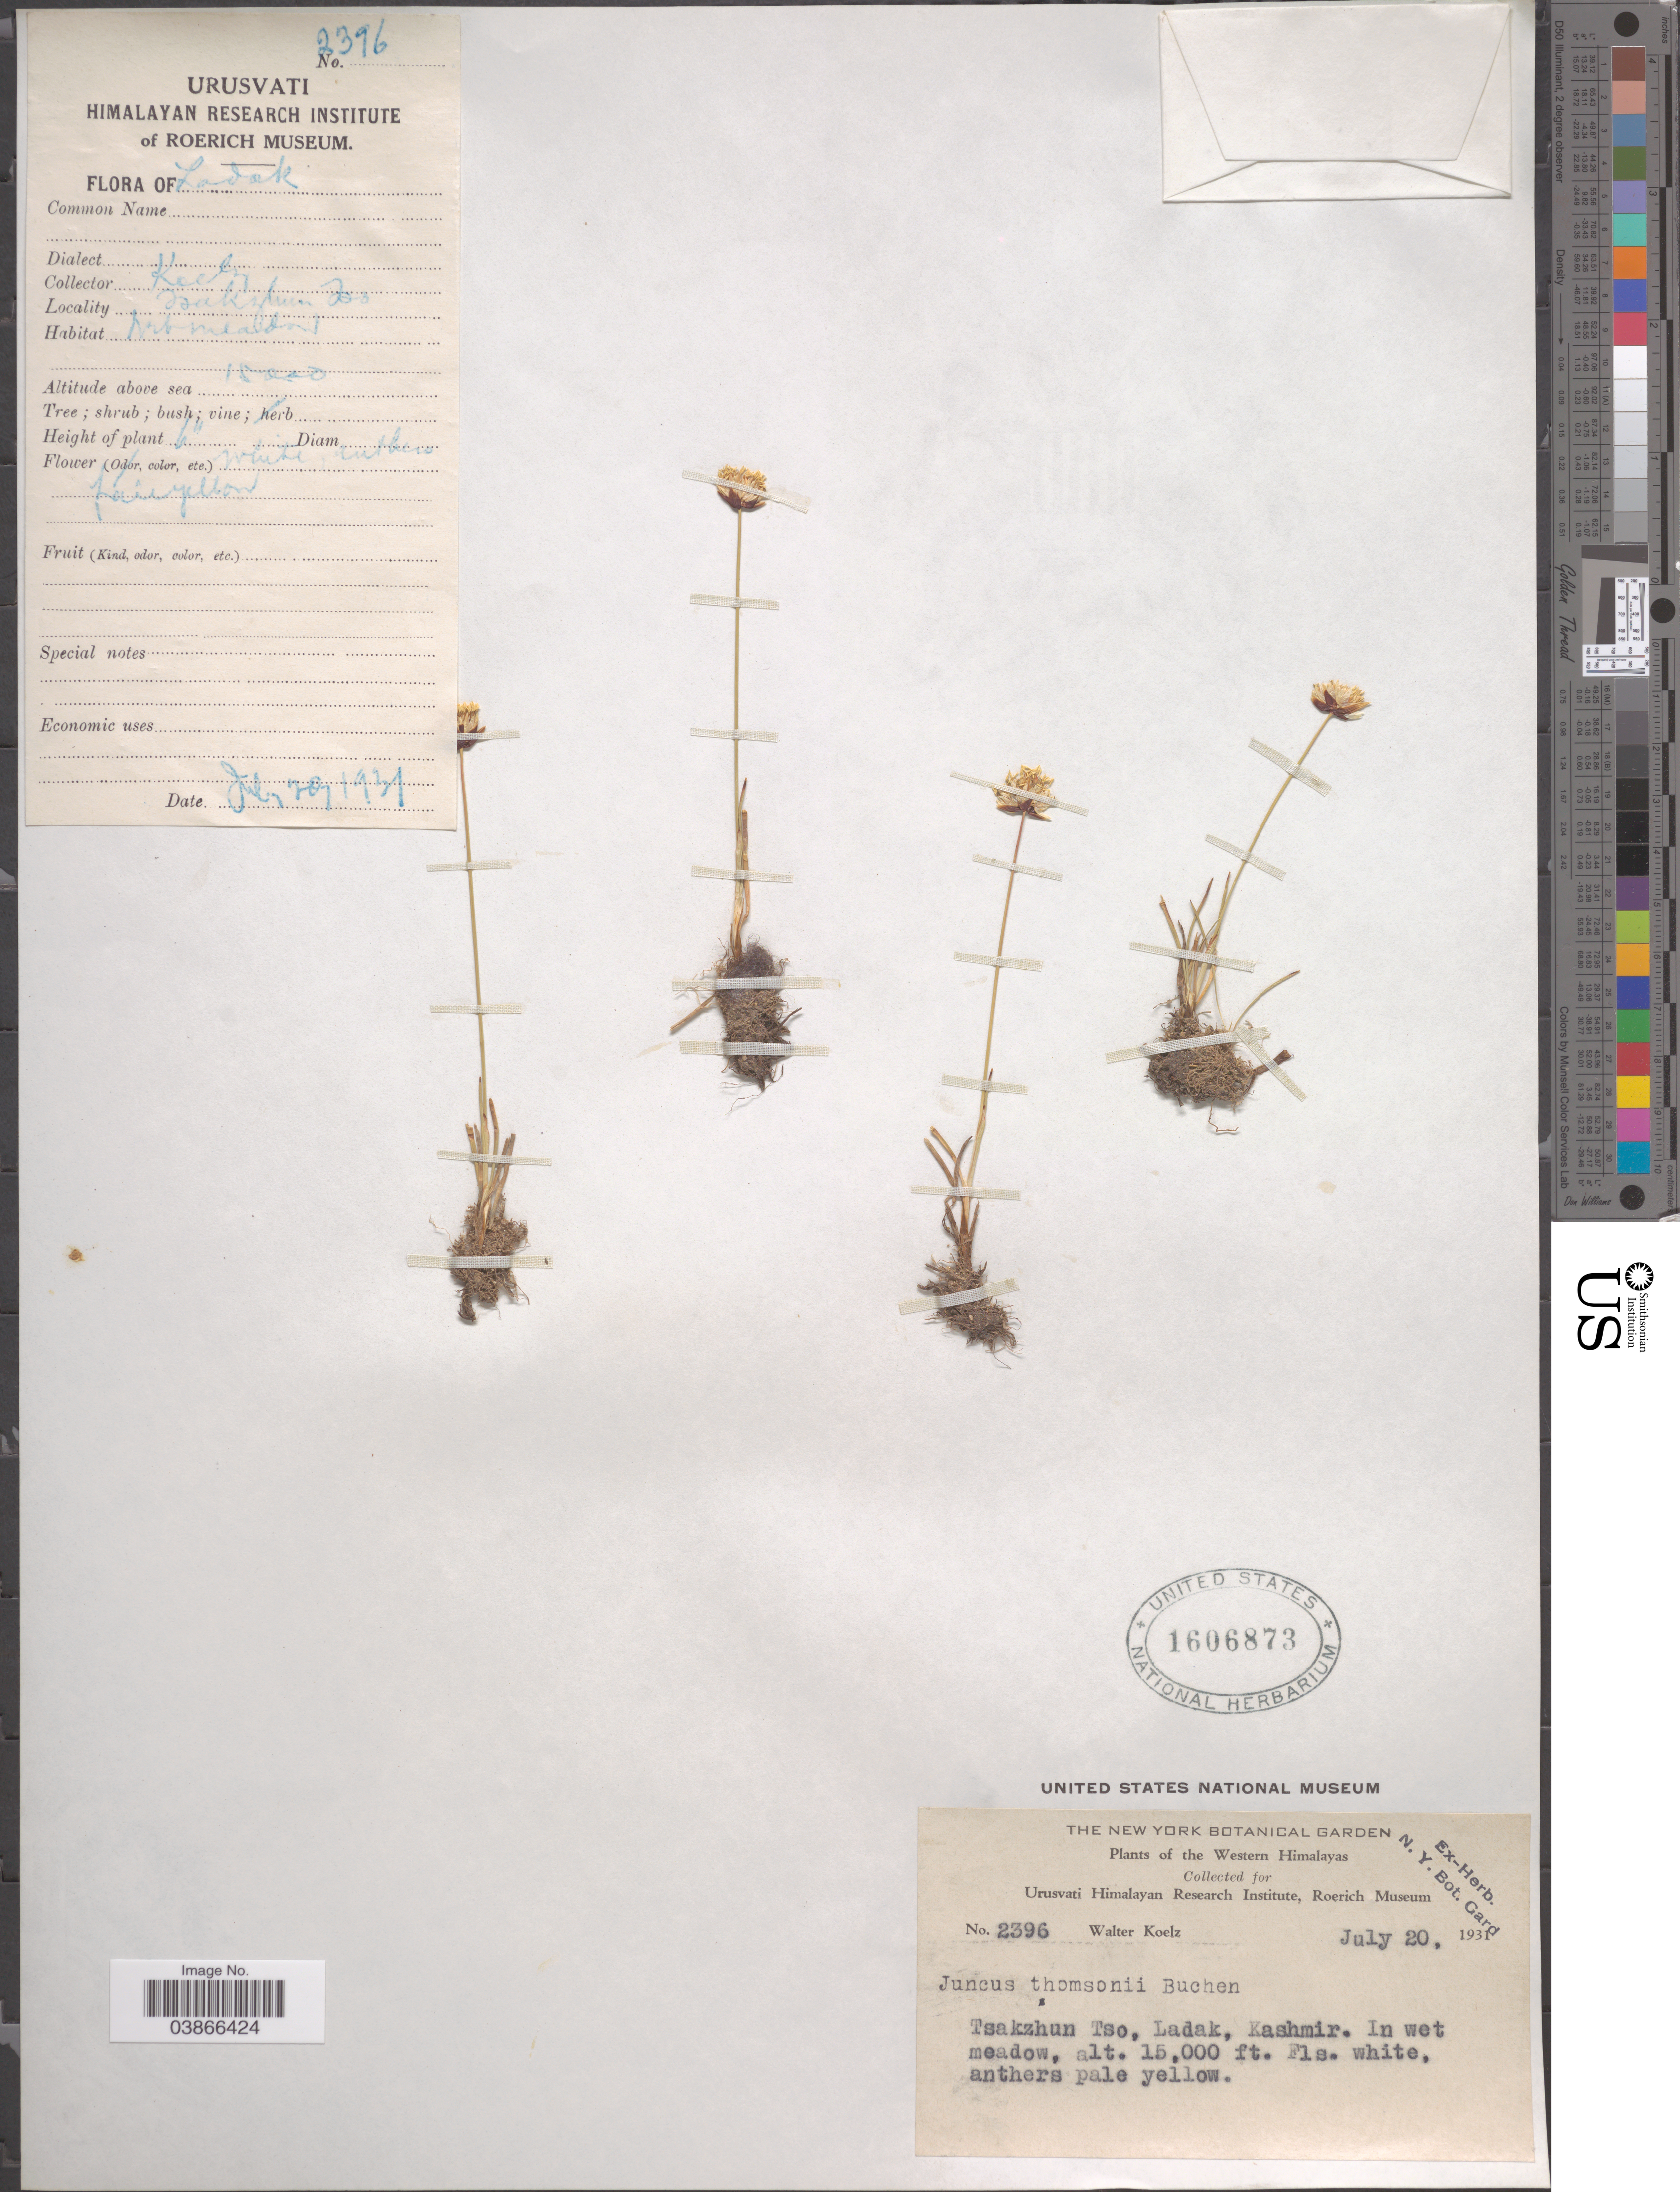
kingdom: Plantae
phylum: Tracheophyta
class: Liliopsida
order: Poales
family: Juncaceae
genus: Juncus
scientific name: Juncus thomsonii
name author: Buchenau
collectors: W. N. Koelz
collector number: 2396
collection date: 1931-07-20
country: India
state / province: Ladakh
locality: The Western Himalayas. Tsakzhun Tso, Ladak, Kashmir.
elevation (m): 4572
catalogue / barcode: US 1606873